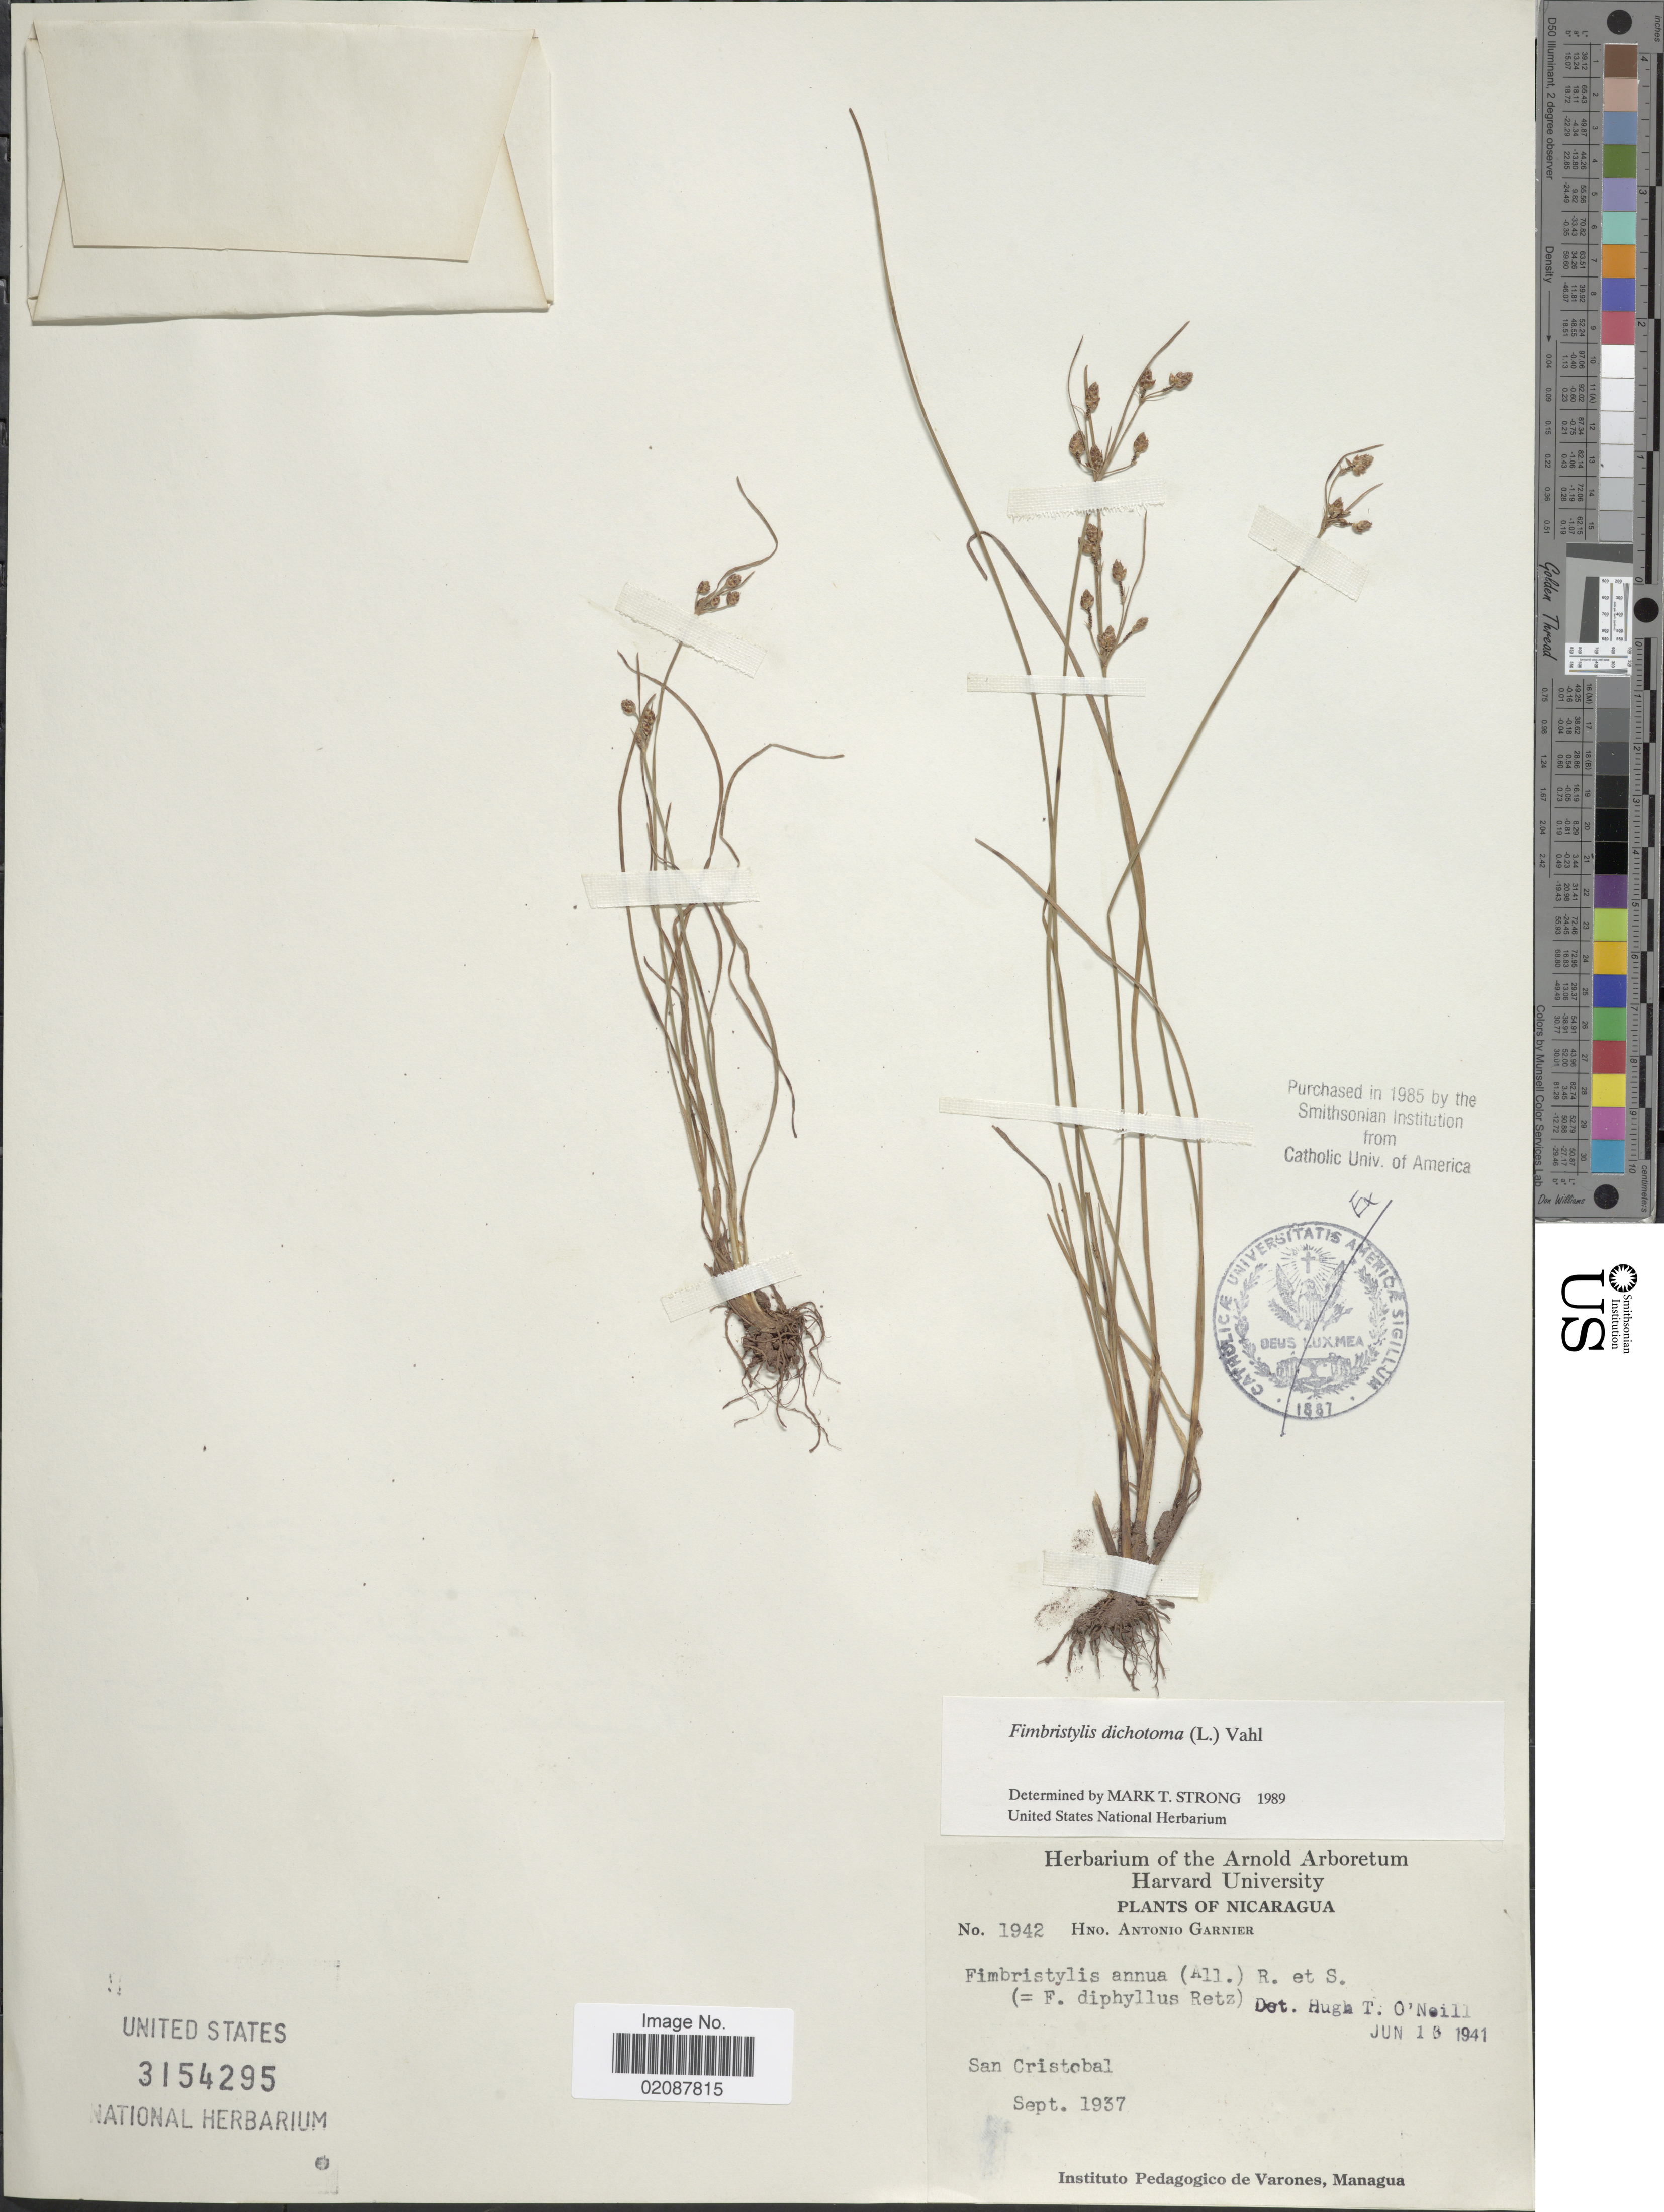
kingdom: Plantae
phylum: Tracheophyta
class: Liliopsida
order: Poales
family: Cyperaceae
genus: Fimbristylis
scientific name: Fimbristylis dichotoma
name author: (L.) Vahl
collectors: Bro. A. Garnier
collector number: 1942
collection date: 1937-09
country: Nicaragua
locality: San Cristobal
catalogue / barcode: US 3154295